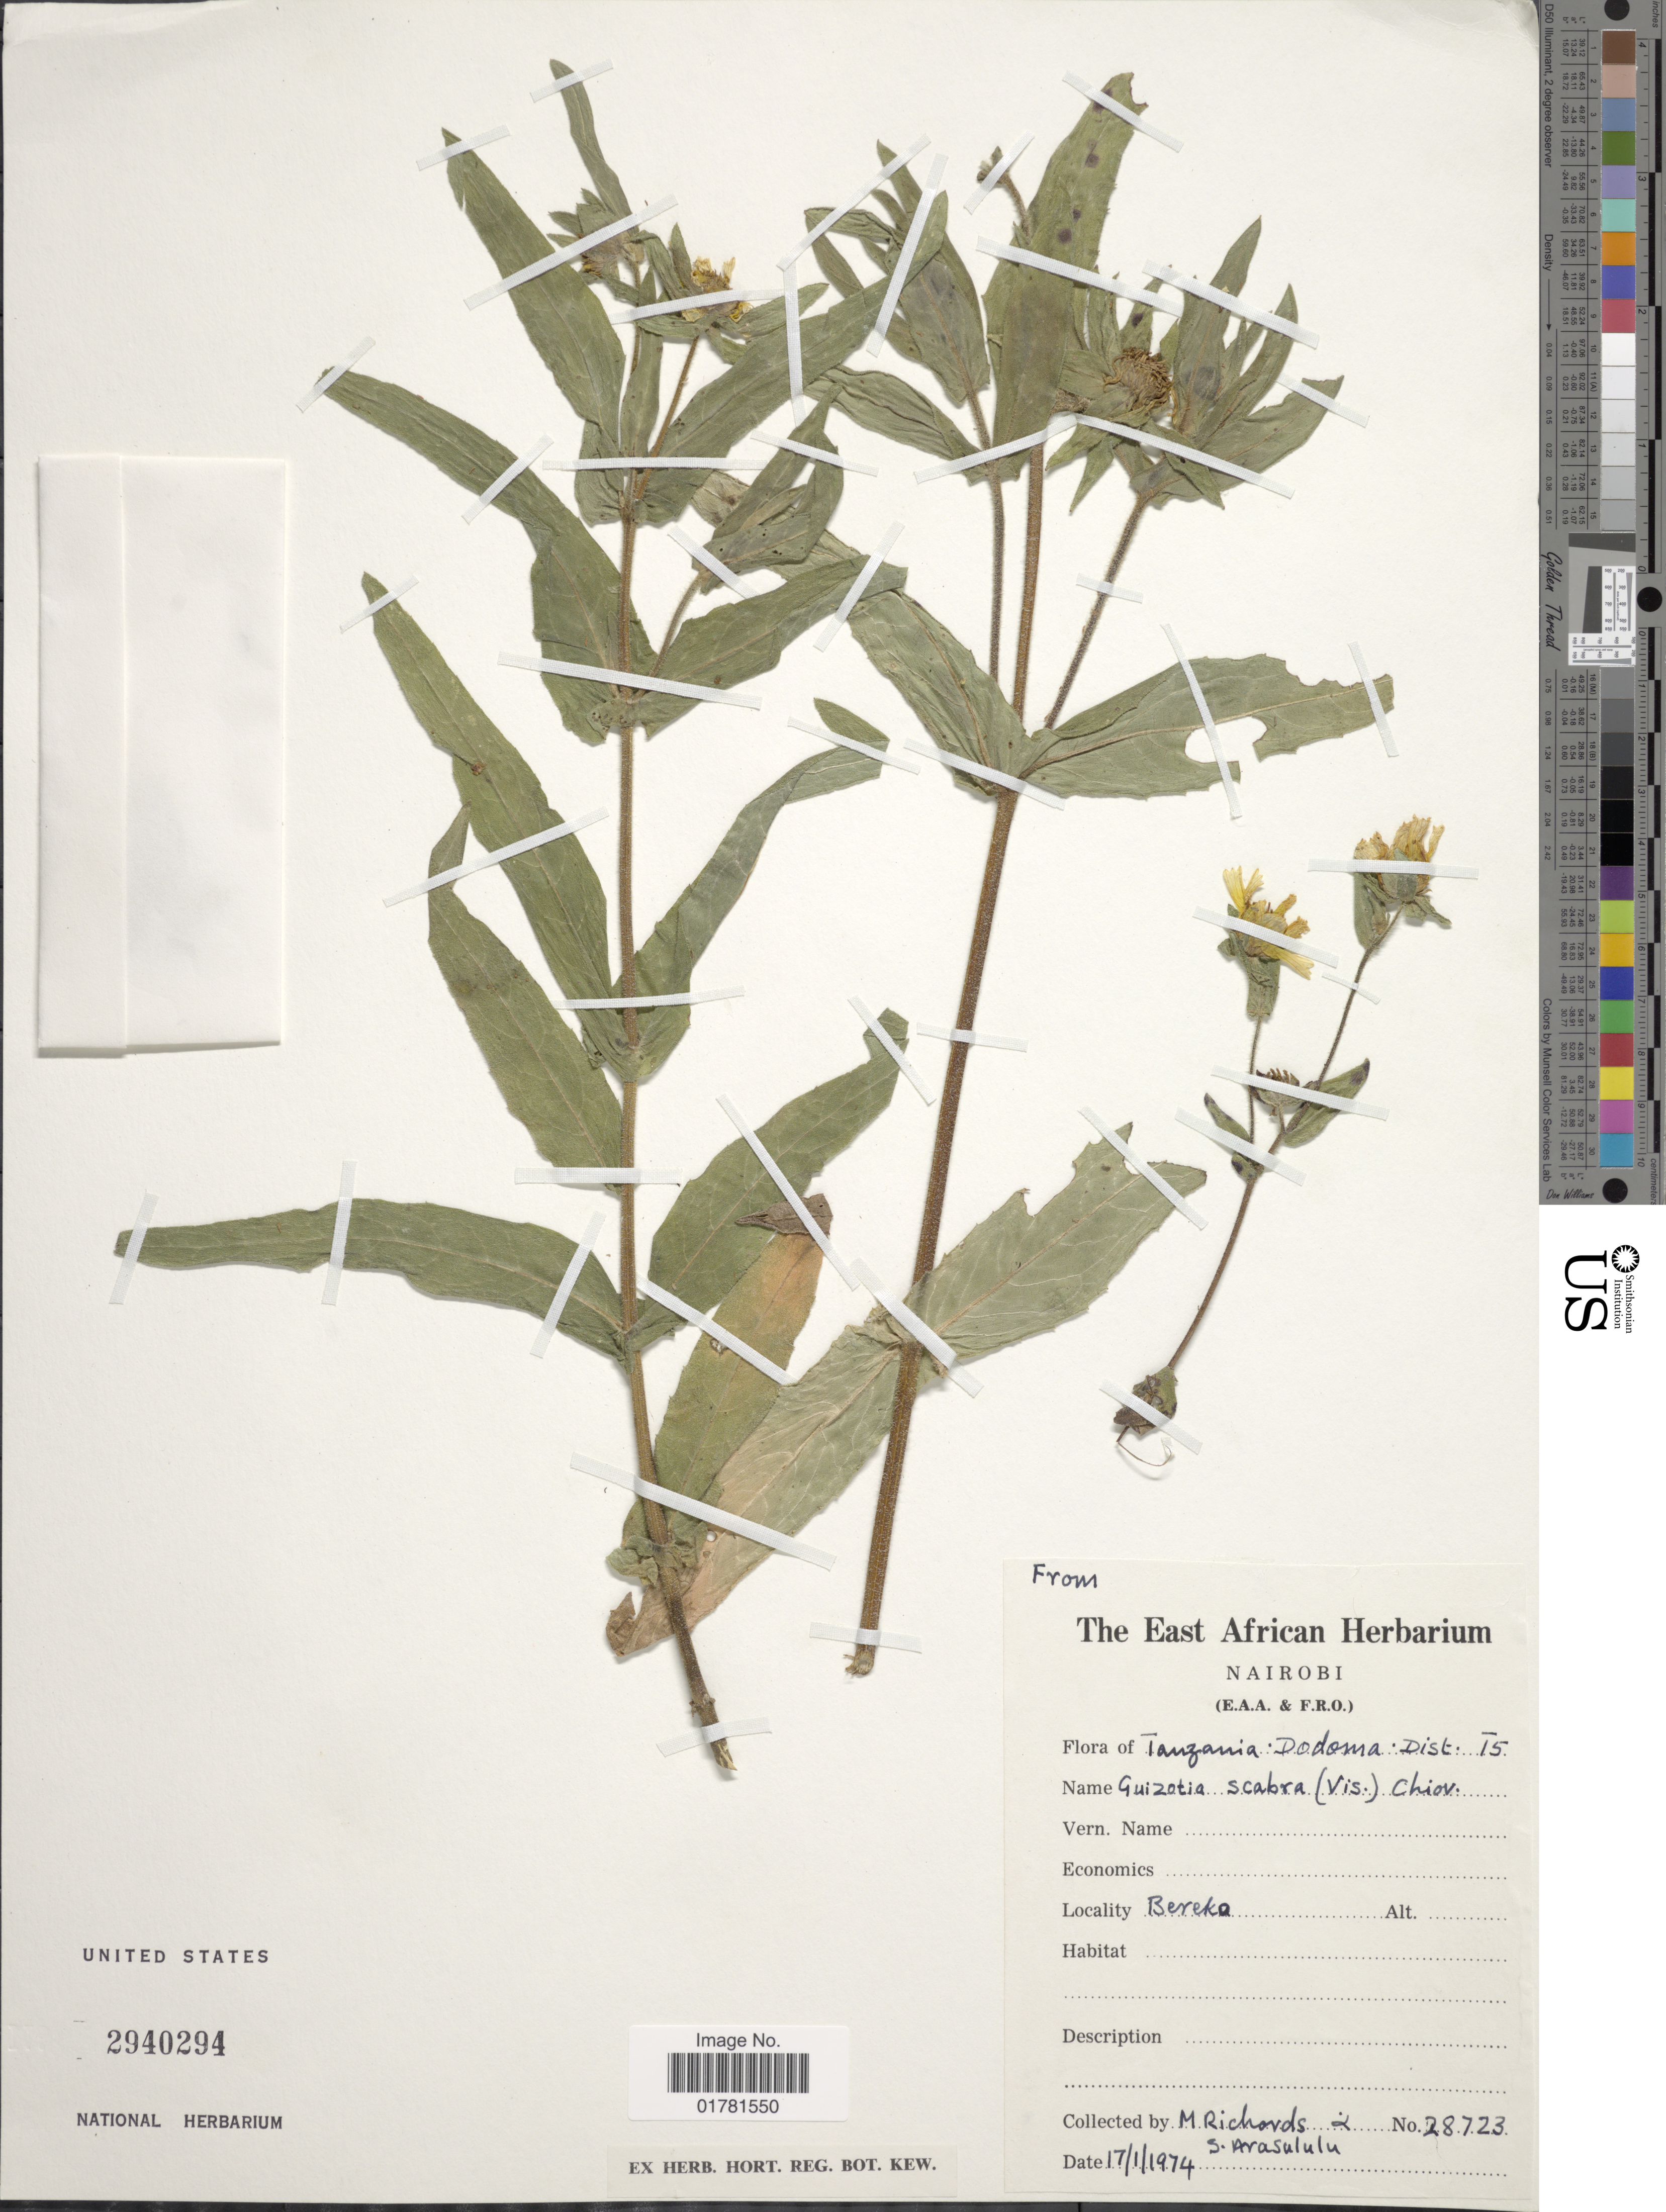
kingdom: Plantae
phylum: Tracheophyta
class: Magnoliopsida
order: Asterales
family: Asteraceae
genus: Guizotia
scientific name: Guizotia scabra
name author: Chiov.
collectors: M. Richards & S. Arasululu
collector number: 28723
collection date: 1974-01-17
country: Tanzania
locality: Dodoma Dist. T4, Bereka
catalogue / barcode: US 2940294